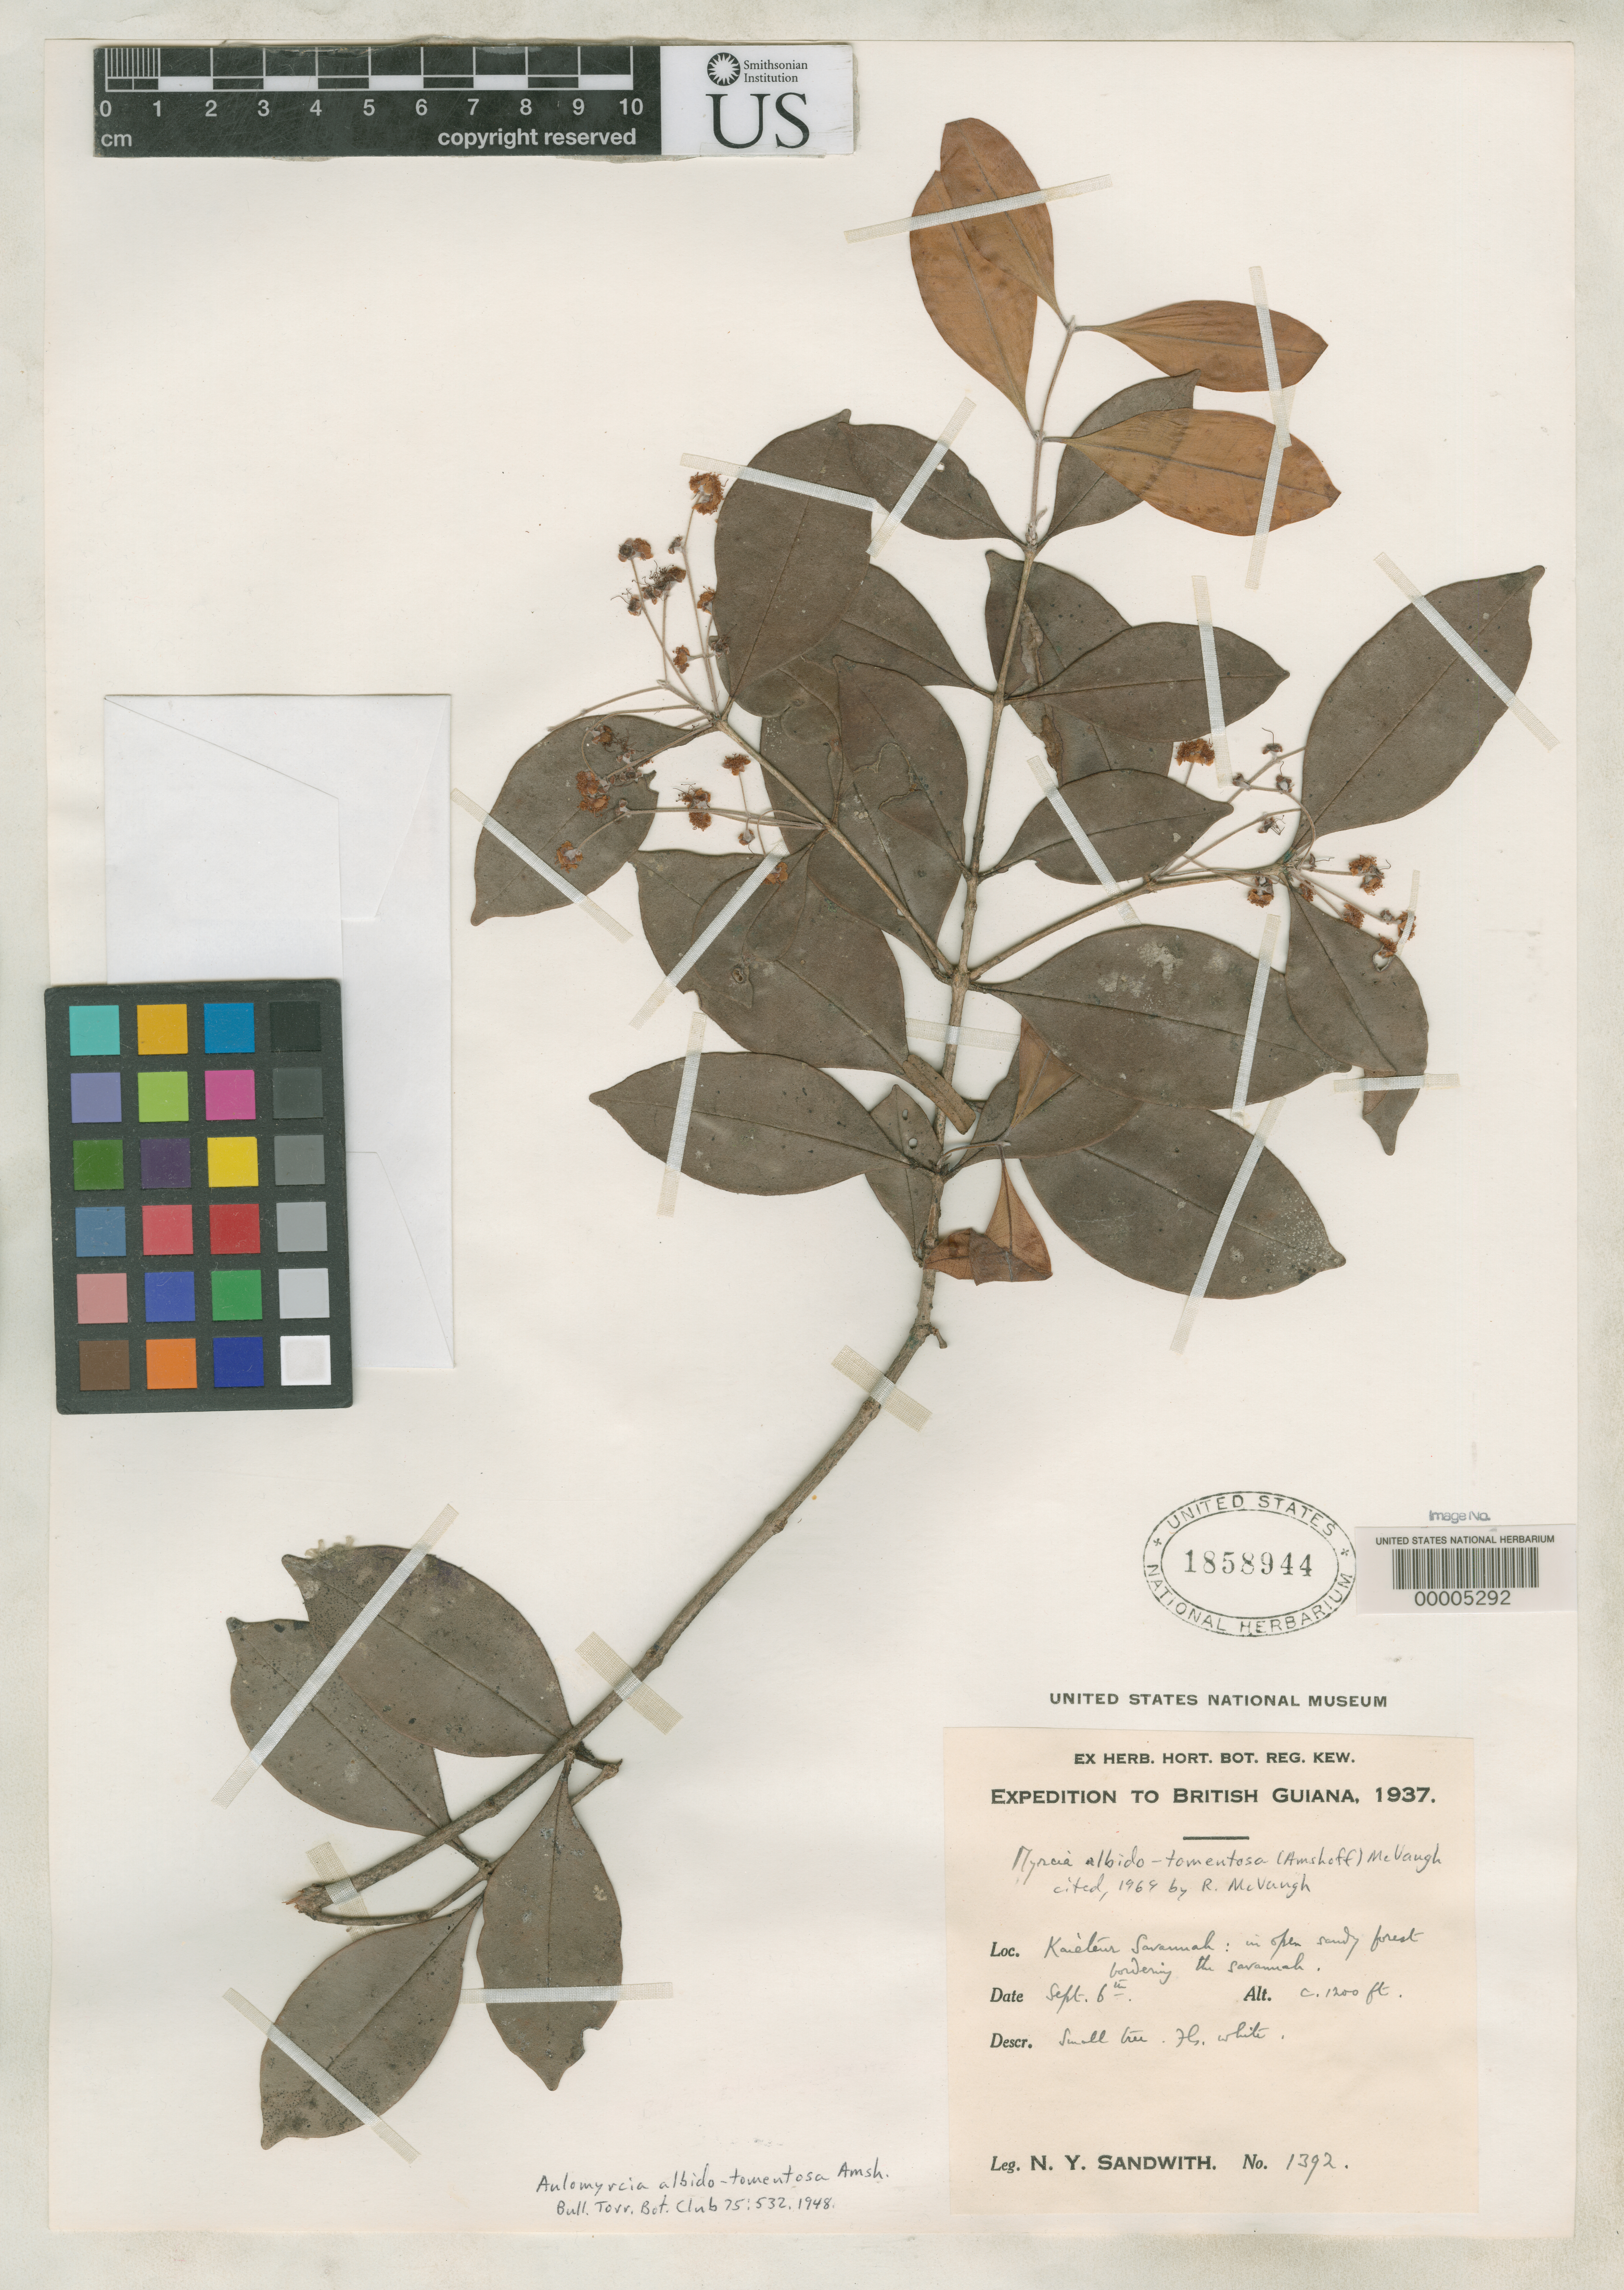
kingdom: Plantae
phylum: Tracheophyta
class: Magnoliopsida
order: Myrtales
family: Myrtaceae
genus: Aulomyrcia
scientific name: Aulomyrcia albido-tomentosa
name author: Amshoff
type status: Isotype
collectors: N. Y. Sandwith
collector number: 1392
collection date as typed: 06 Sep 1937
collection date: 1937-09-06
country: Guyana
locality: Kaieteur Savannah.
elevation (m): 366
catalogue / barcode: US 1858944